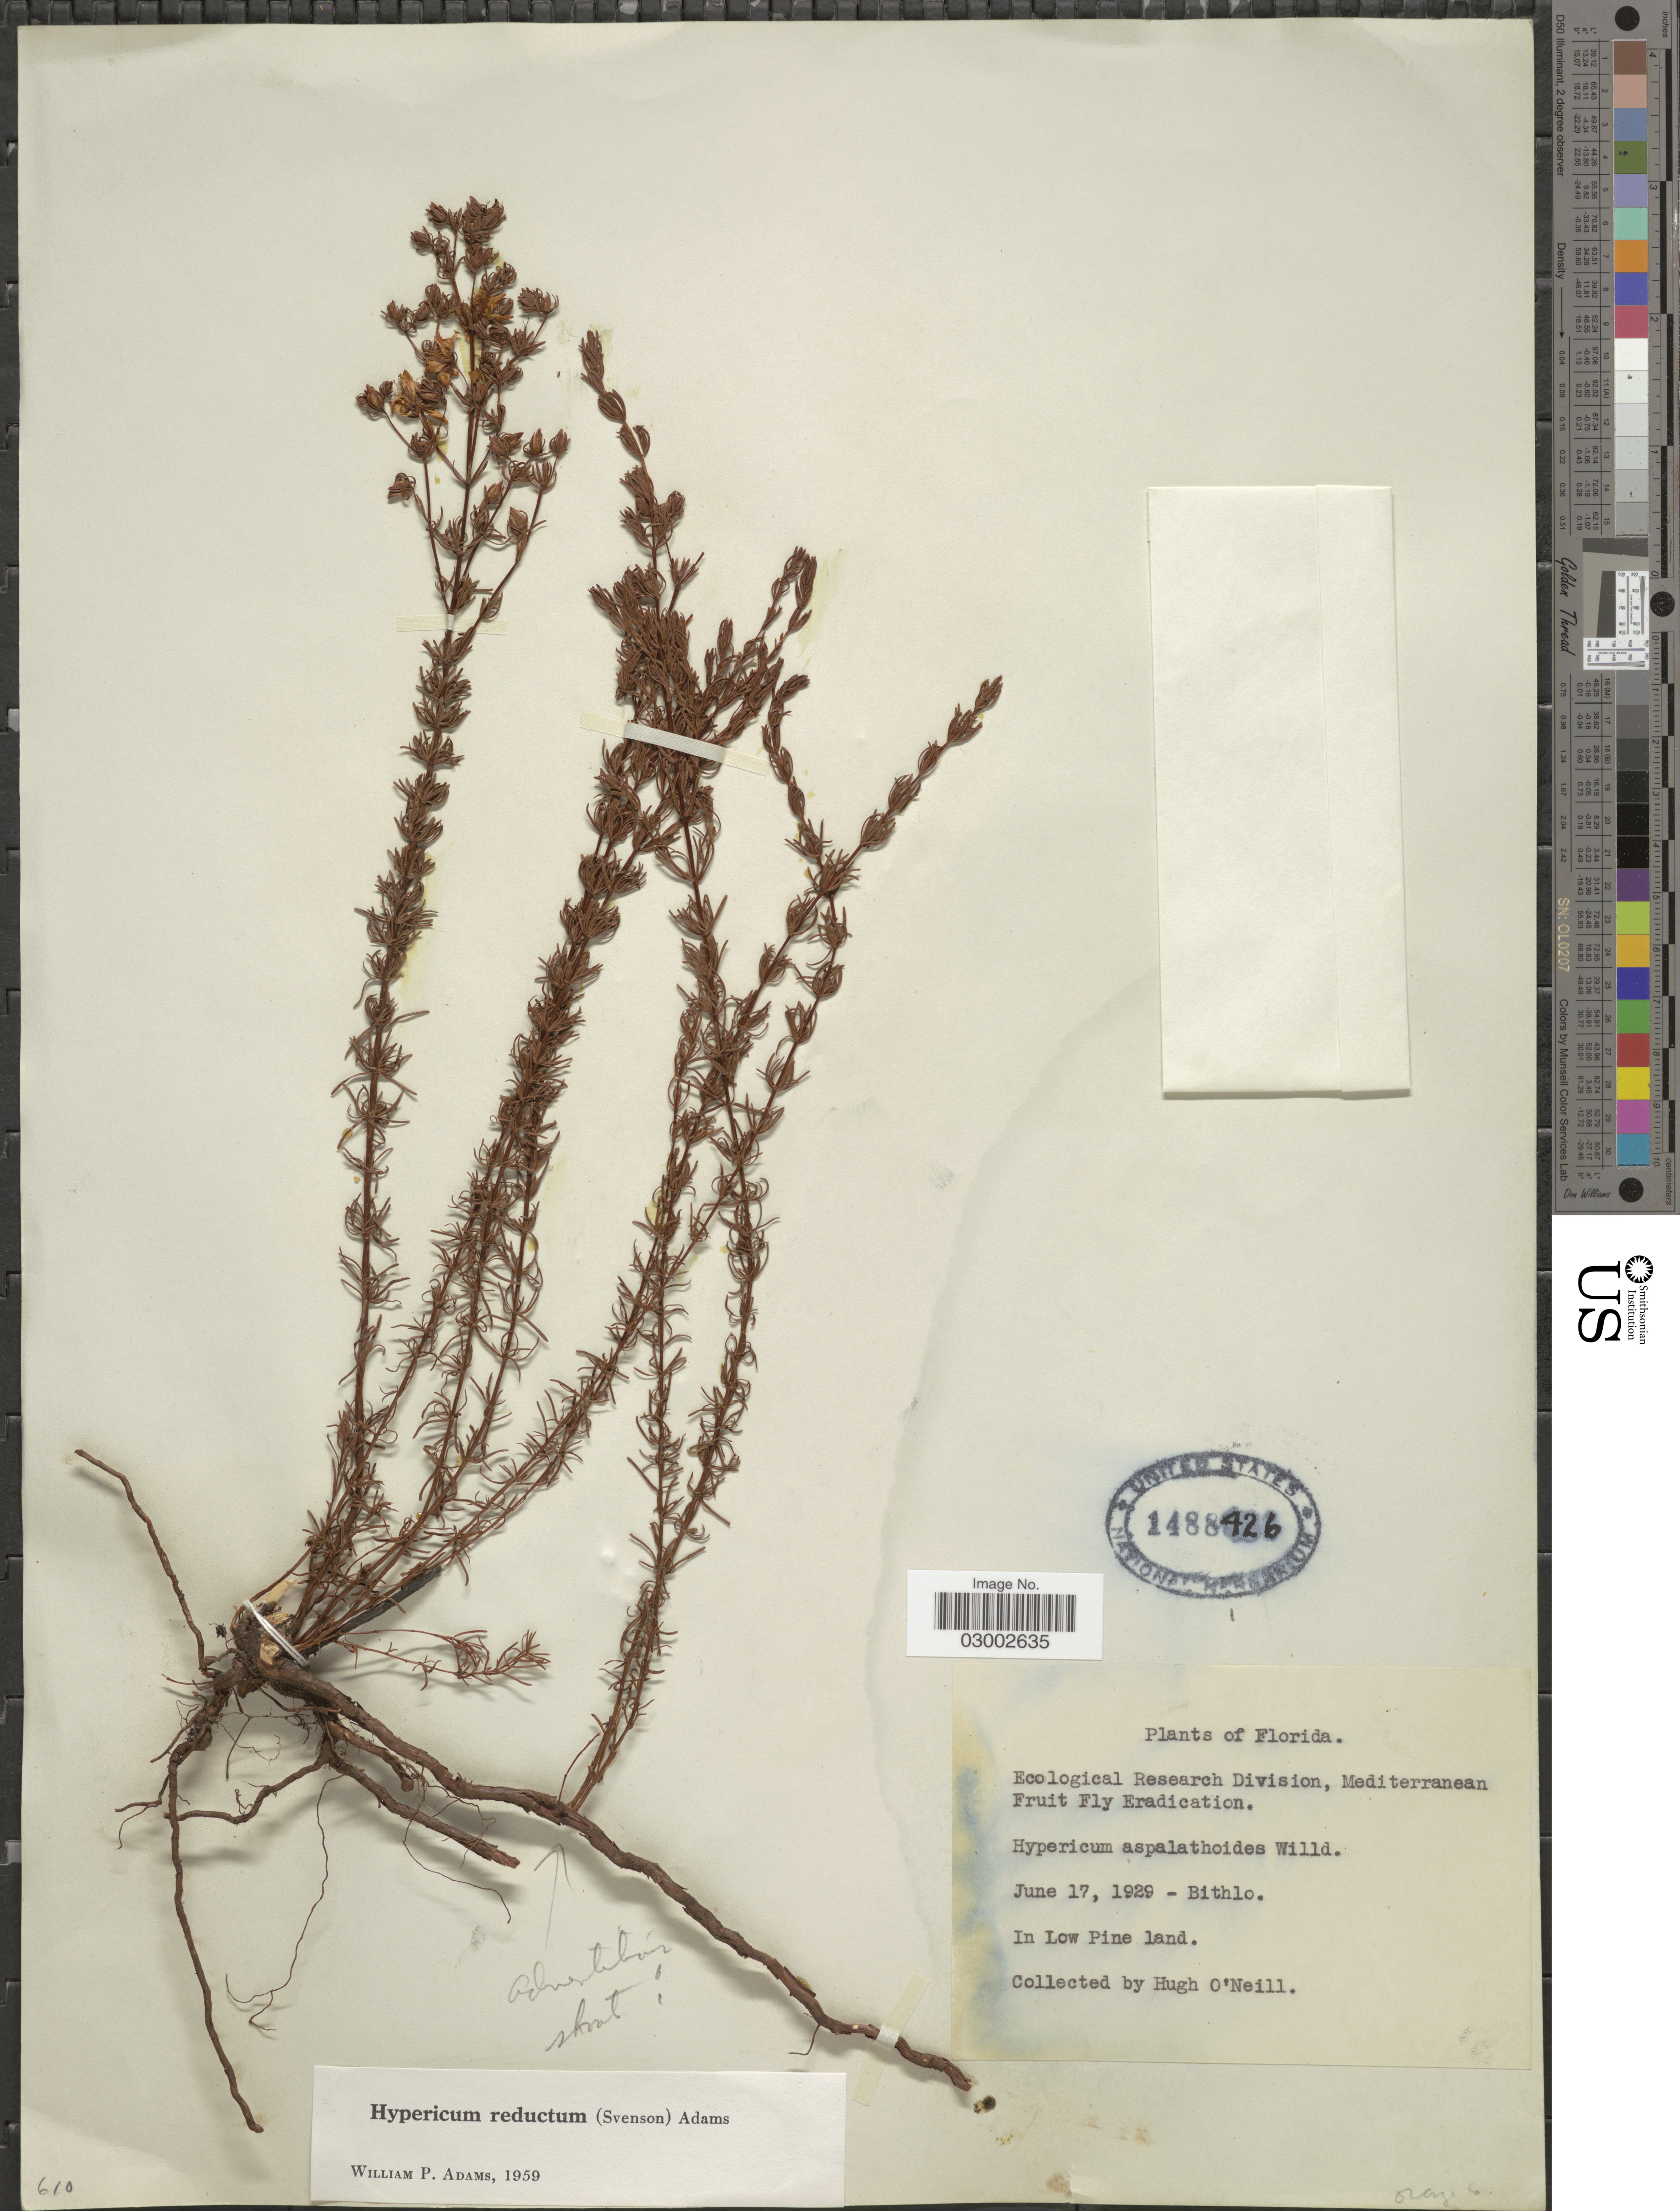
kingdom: Plantae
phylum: Tracheophyta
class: Magnoliopsida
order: Malpighiales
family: Hypericaceae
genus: Hypericum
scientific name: Hypericum tenuifolium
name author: Pursh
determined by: Strong, Mark T., (BOT), Smithsonian Institution - National Museum of Natural History (UNITED STATES)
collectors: H. O'Neill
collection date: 1929-06-17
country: United States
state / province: Florida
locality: In Low Pine land.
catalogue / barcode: US 1488426